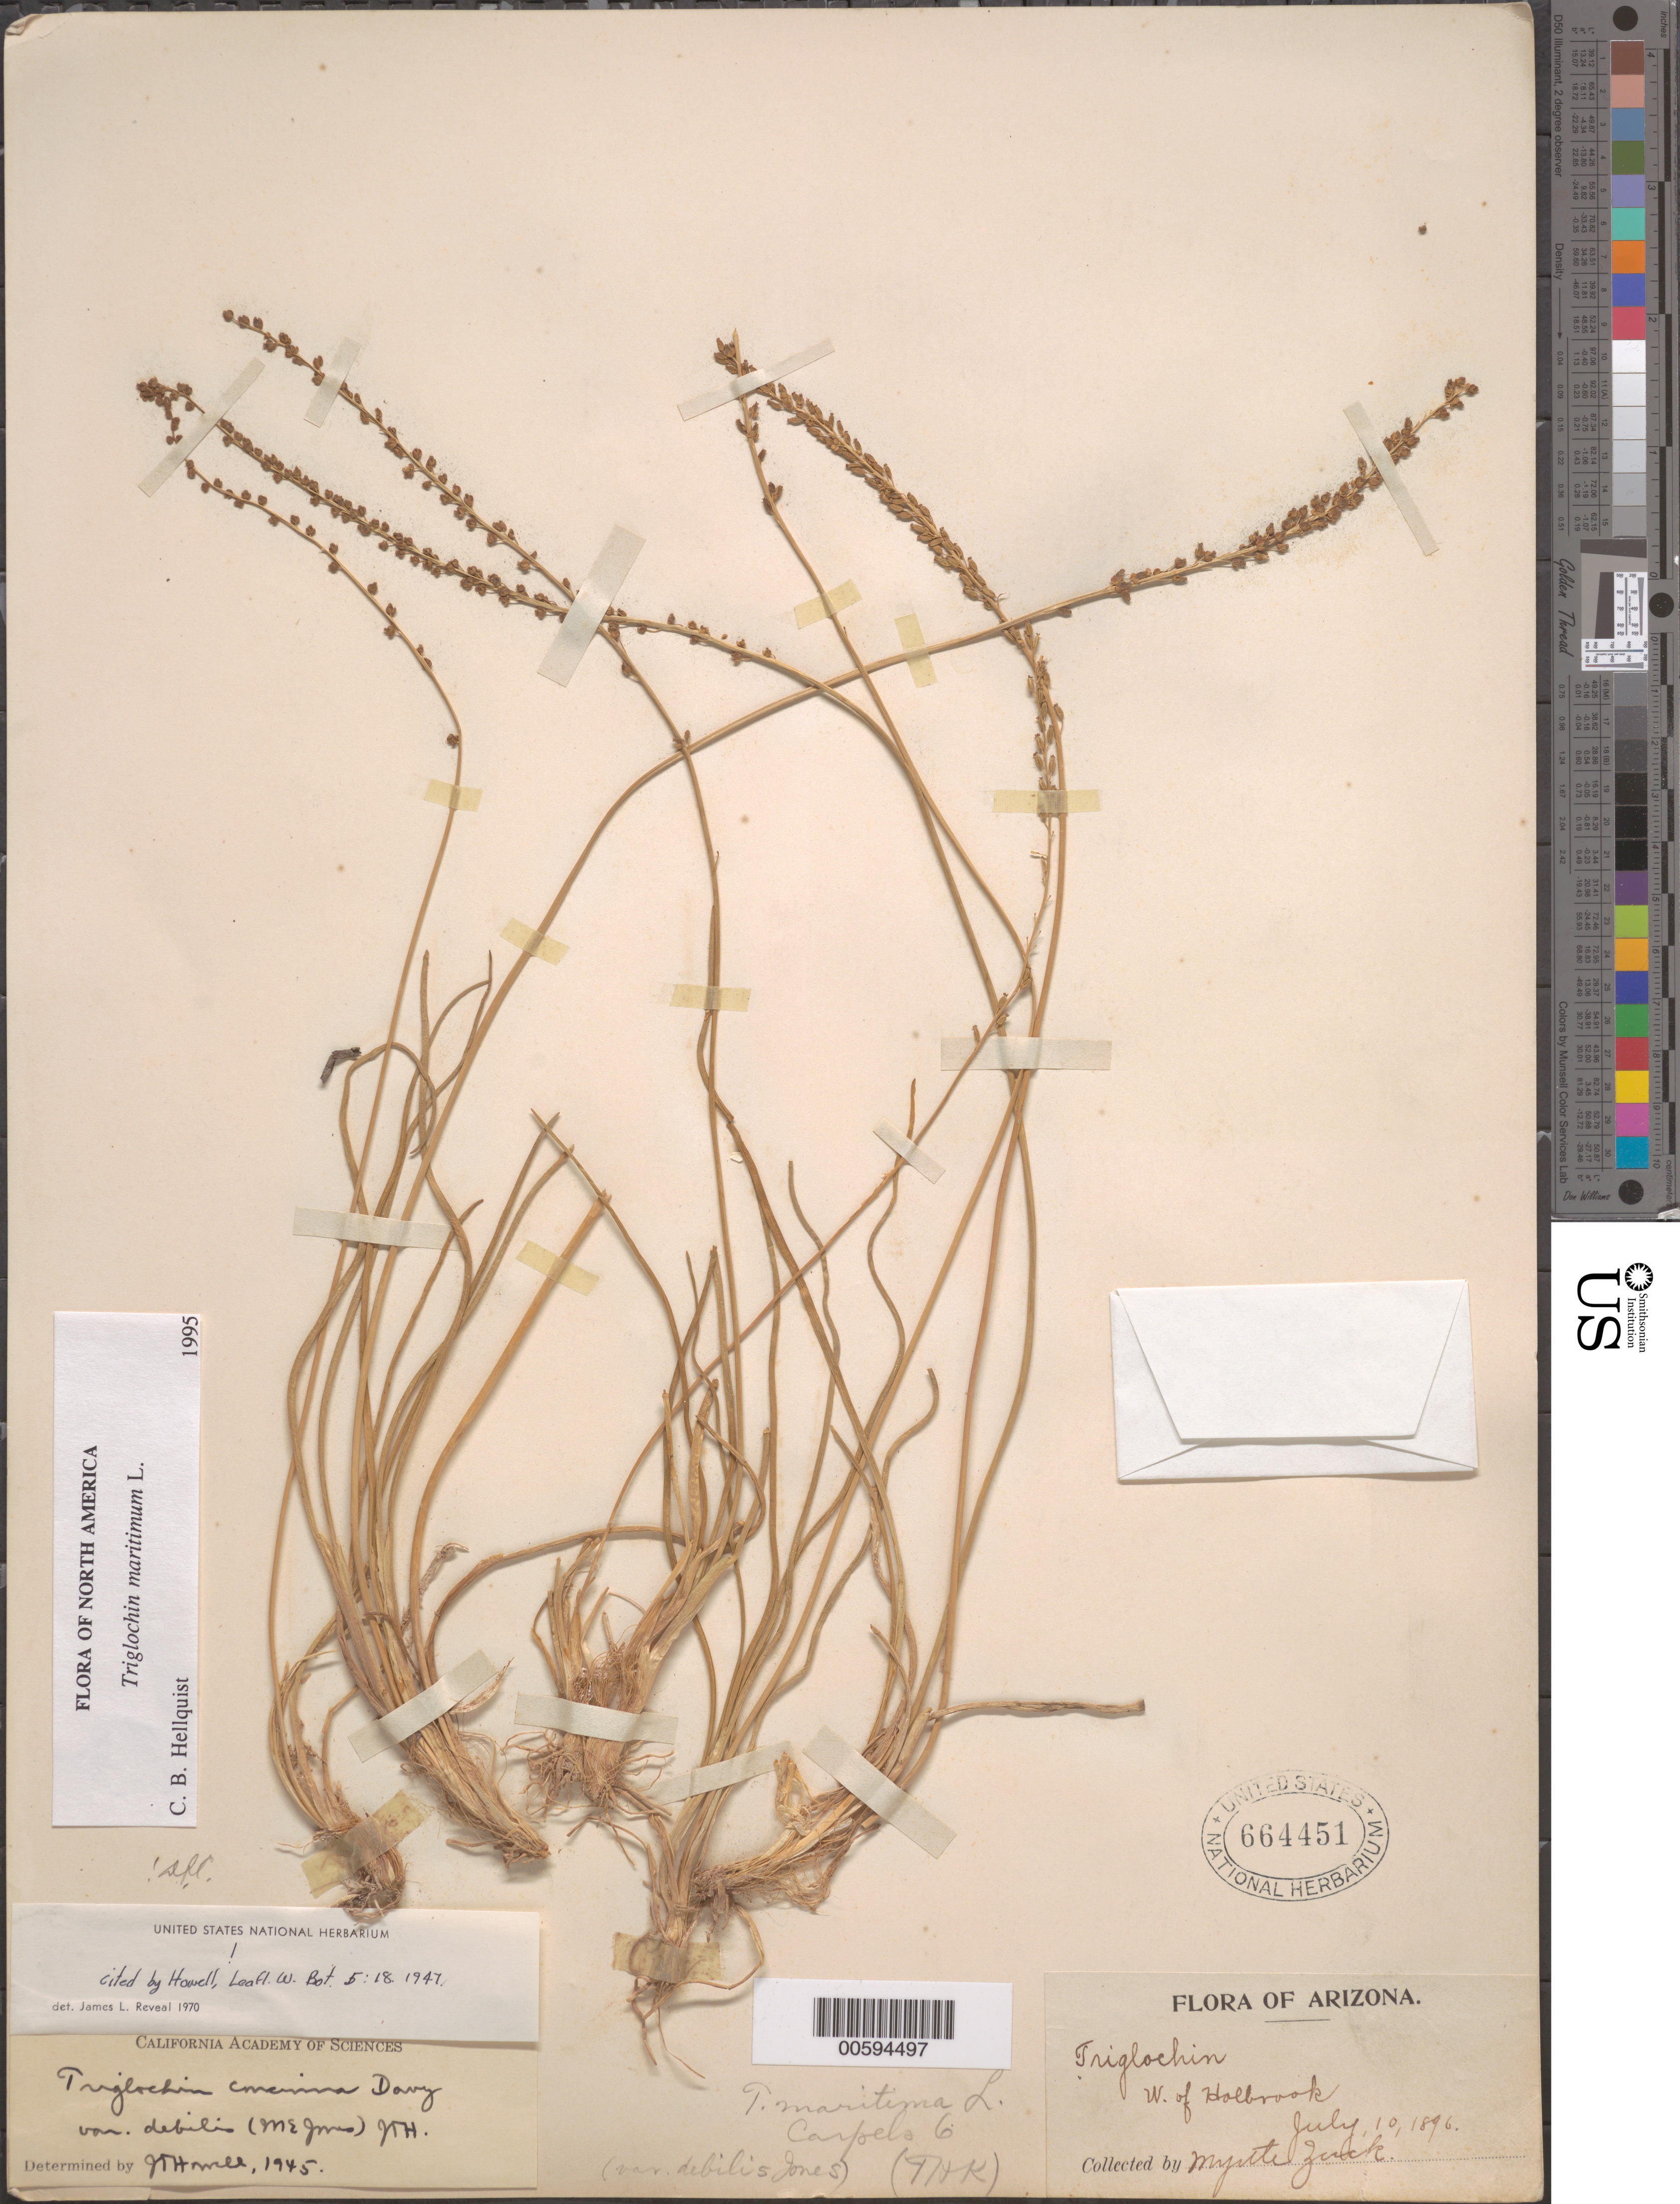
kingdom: Plantae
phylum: Tracheophyta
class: Liliopsida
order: Alismatales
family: Juncaginaceae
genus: Triglochin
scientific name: Triglochin maritima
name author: L.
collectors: M. Zuck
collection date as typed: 10 Jul 1896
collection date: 1896-07-10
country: United States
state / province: Arizona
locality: W of Holbrook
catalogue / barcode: US 664451